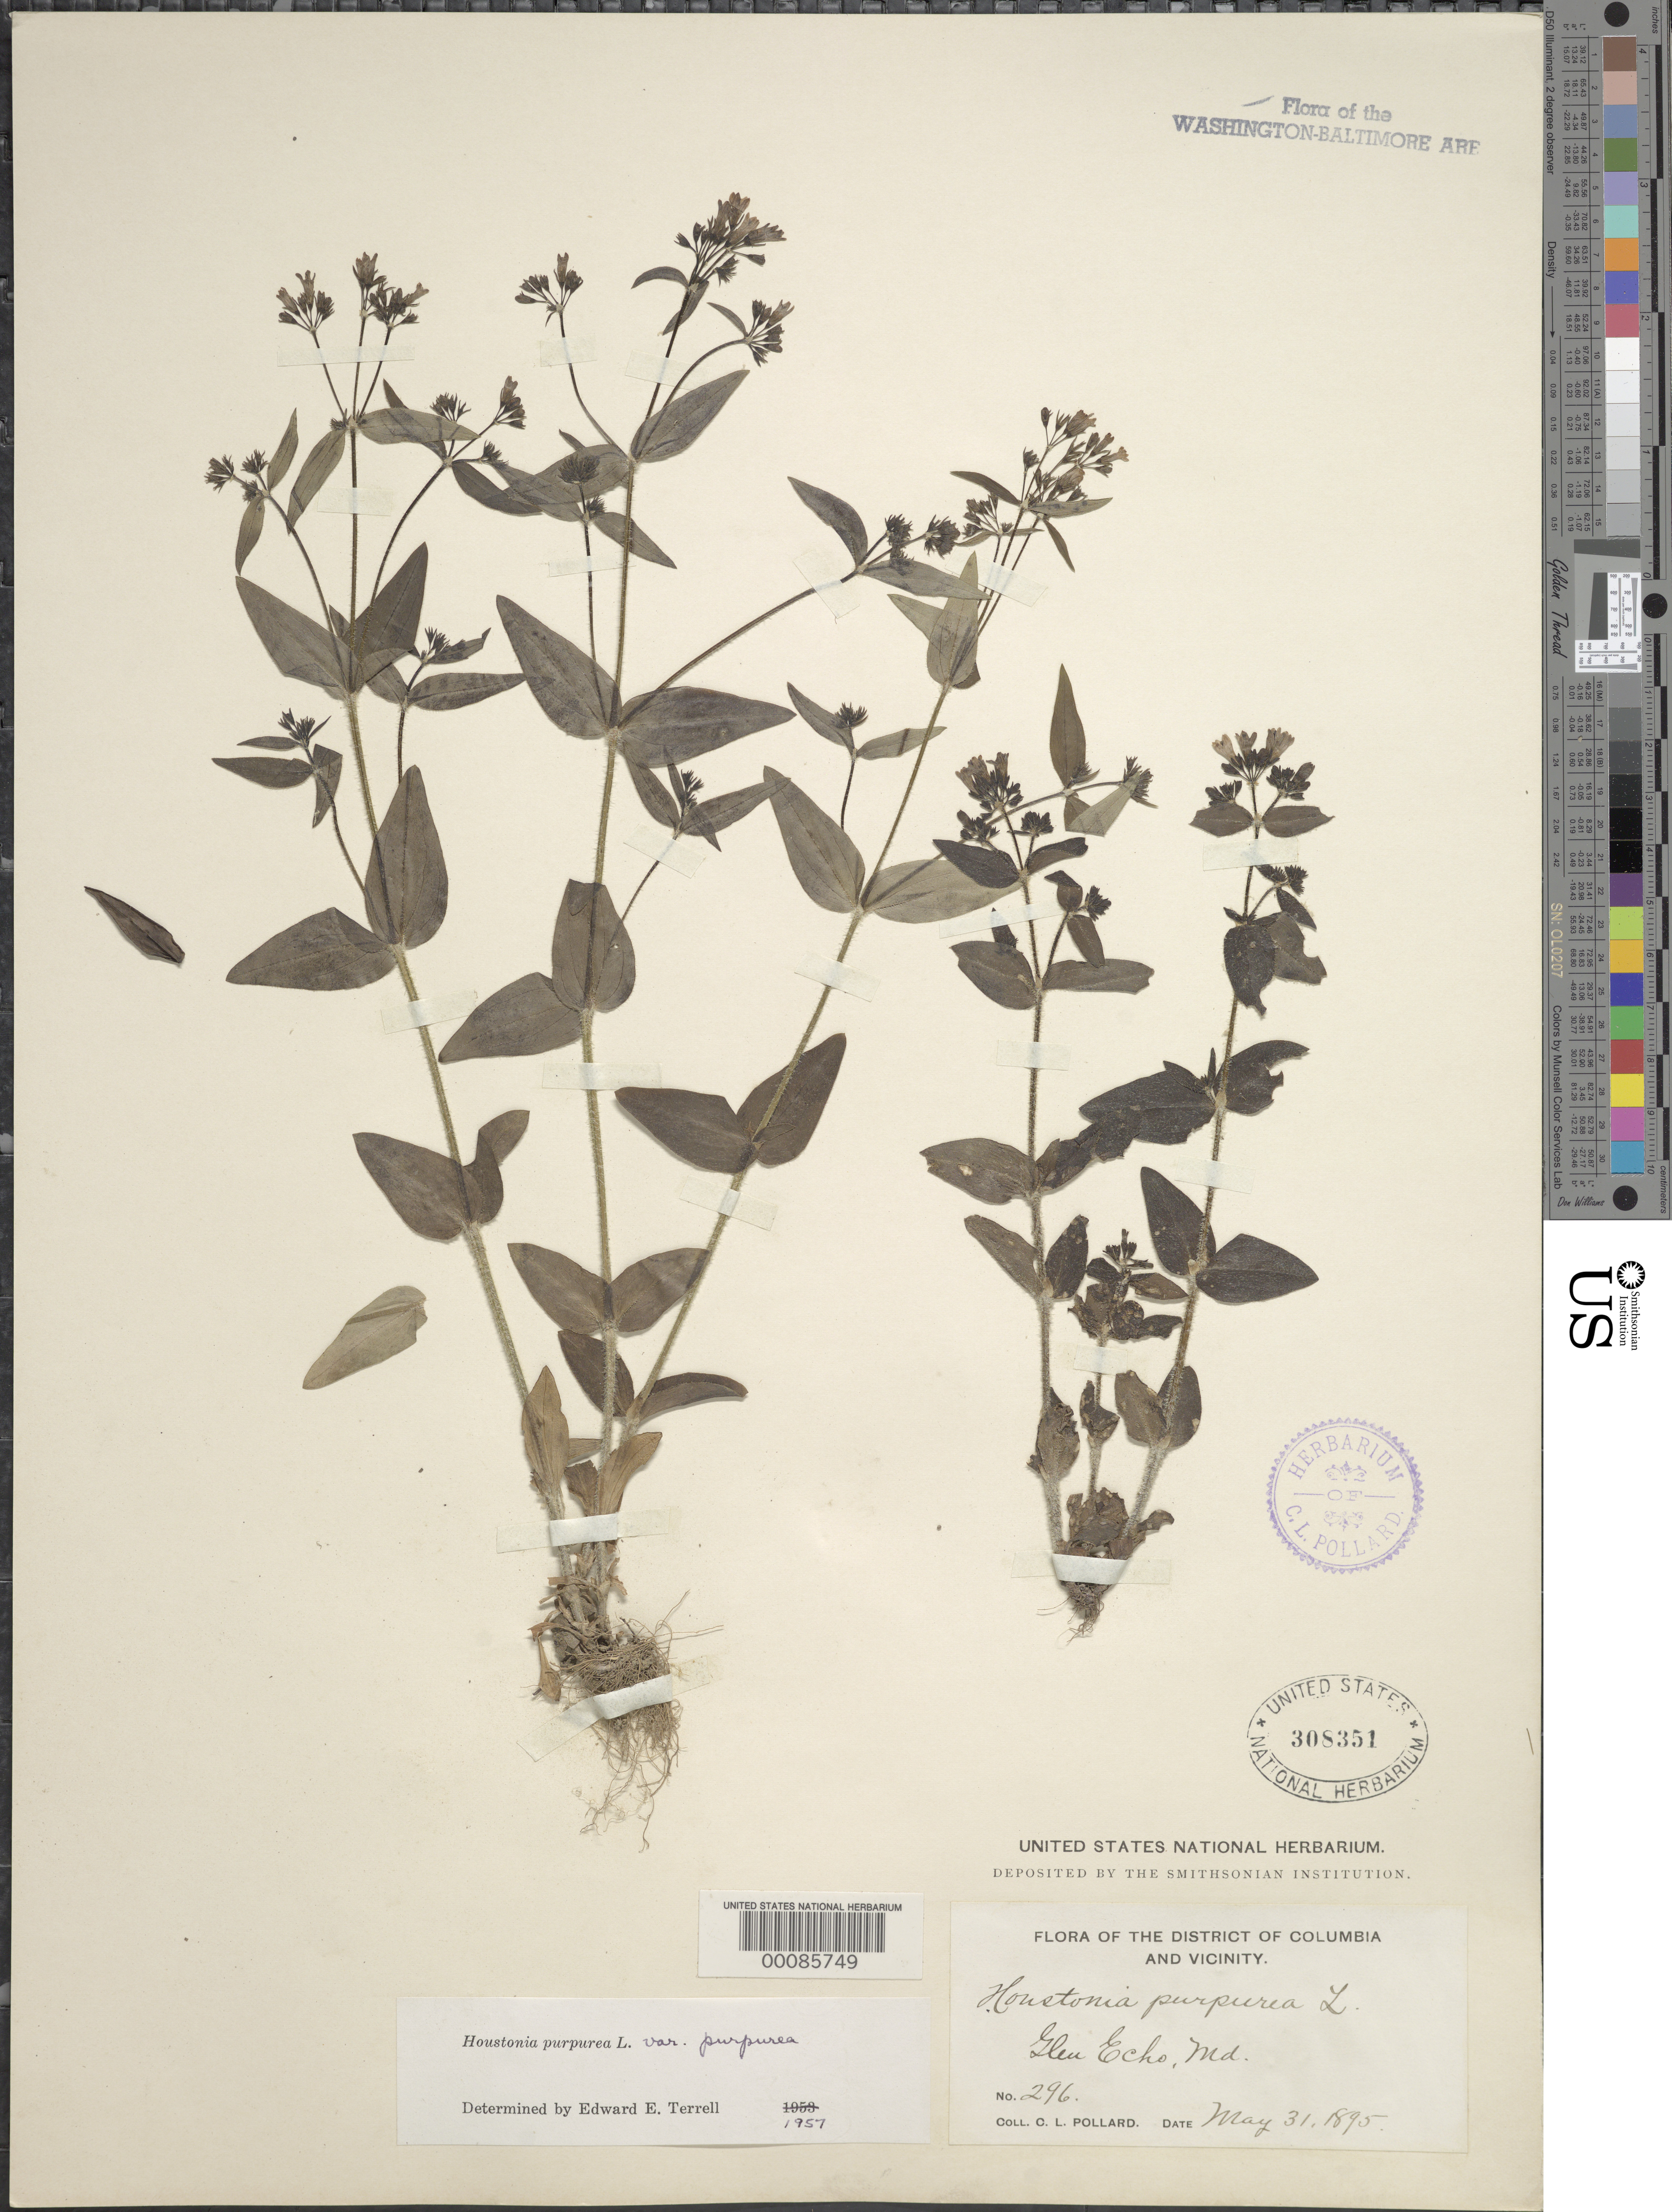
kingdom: Plantae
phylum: Tracheophyta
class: Magnoliopsida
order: Gentianales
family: Rubiaceae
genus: Houstonia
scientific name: Houstonia purpurea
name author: L.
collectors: C. L. Pollard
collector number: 296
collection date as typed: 31 May 1895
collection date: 1895-05-31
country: United States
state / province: Maryland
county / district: Montgomery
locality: Glen Echo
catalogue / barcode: US 308351